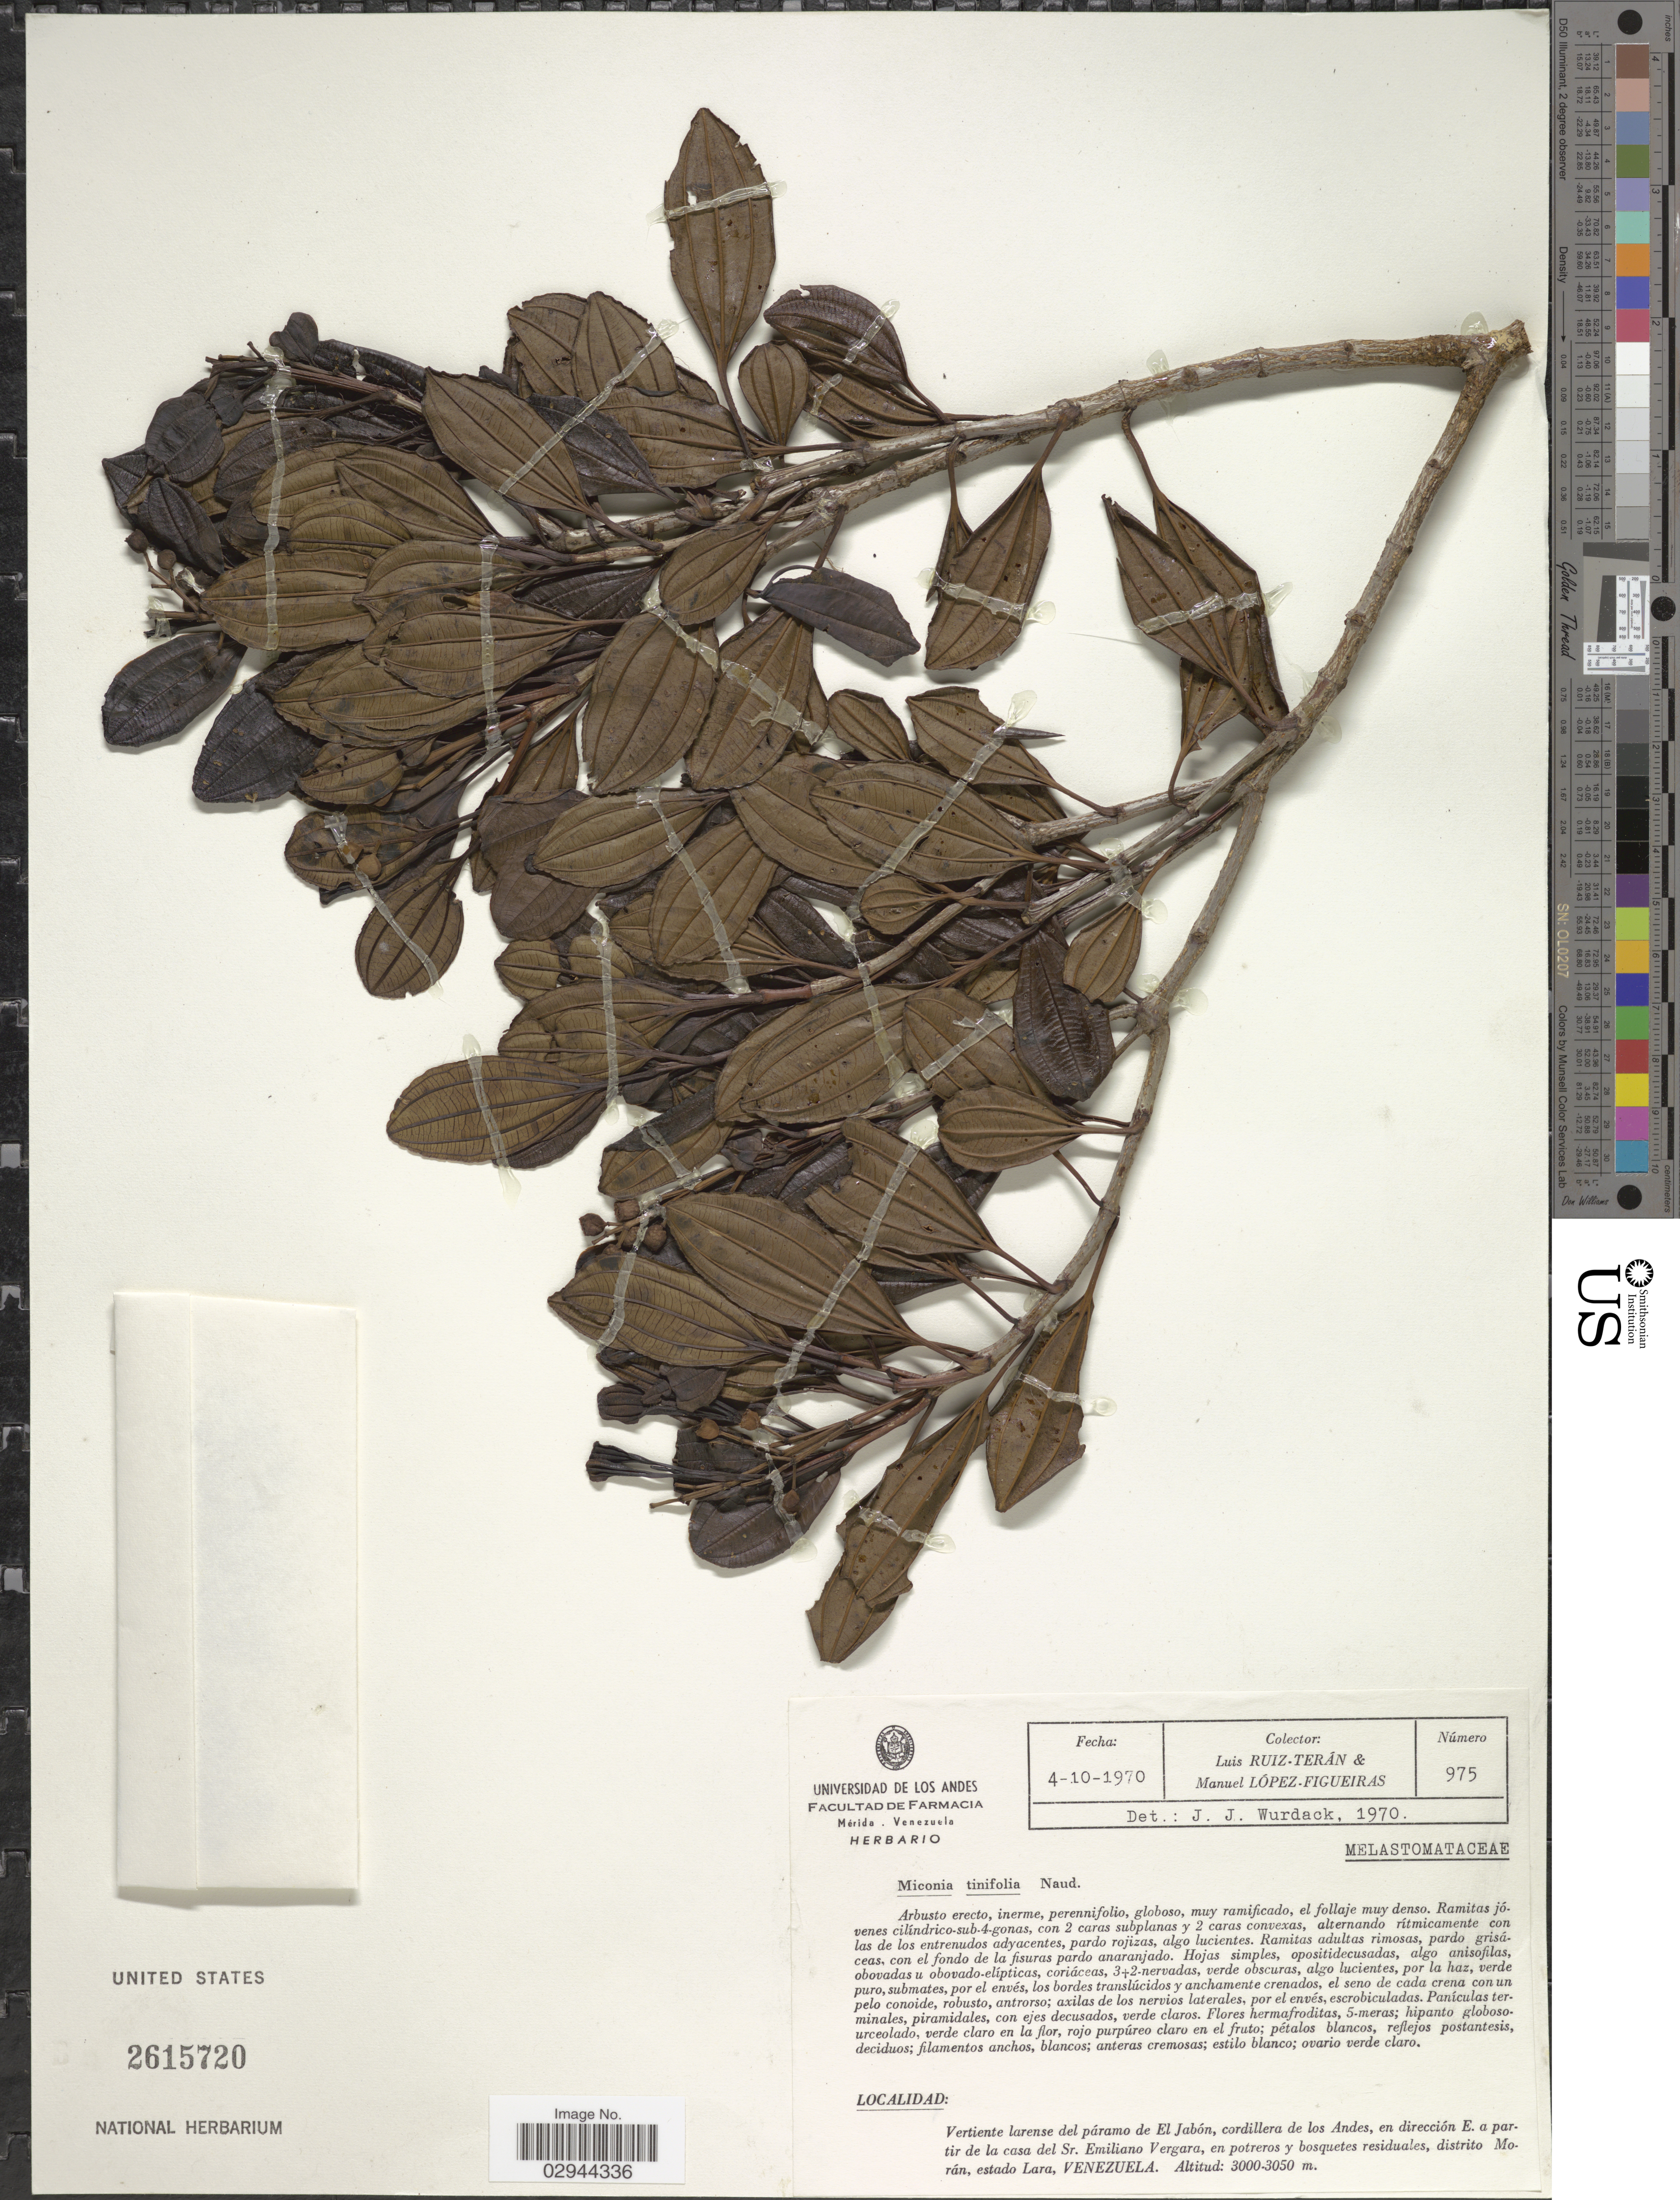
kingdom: Plantae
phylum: Tracheophyta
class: Magnoliopsida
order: Myrtales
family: Melastomataceae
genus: Miconia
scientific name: Miconia tinifolia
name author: Naudin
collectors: L. Teran & M. López Figueiras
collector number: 975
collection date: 1970-10-04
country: Venezuela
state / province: Lara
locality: Vertiente larense del páramo de El Jabón, cordillera de los Andes, en dirección E. a partir de la casa del Sr. Emiliano Vergara, en potreros y bosquetes residuales, distrito Morán.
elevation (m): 3000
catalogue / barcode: US 2615720